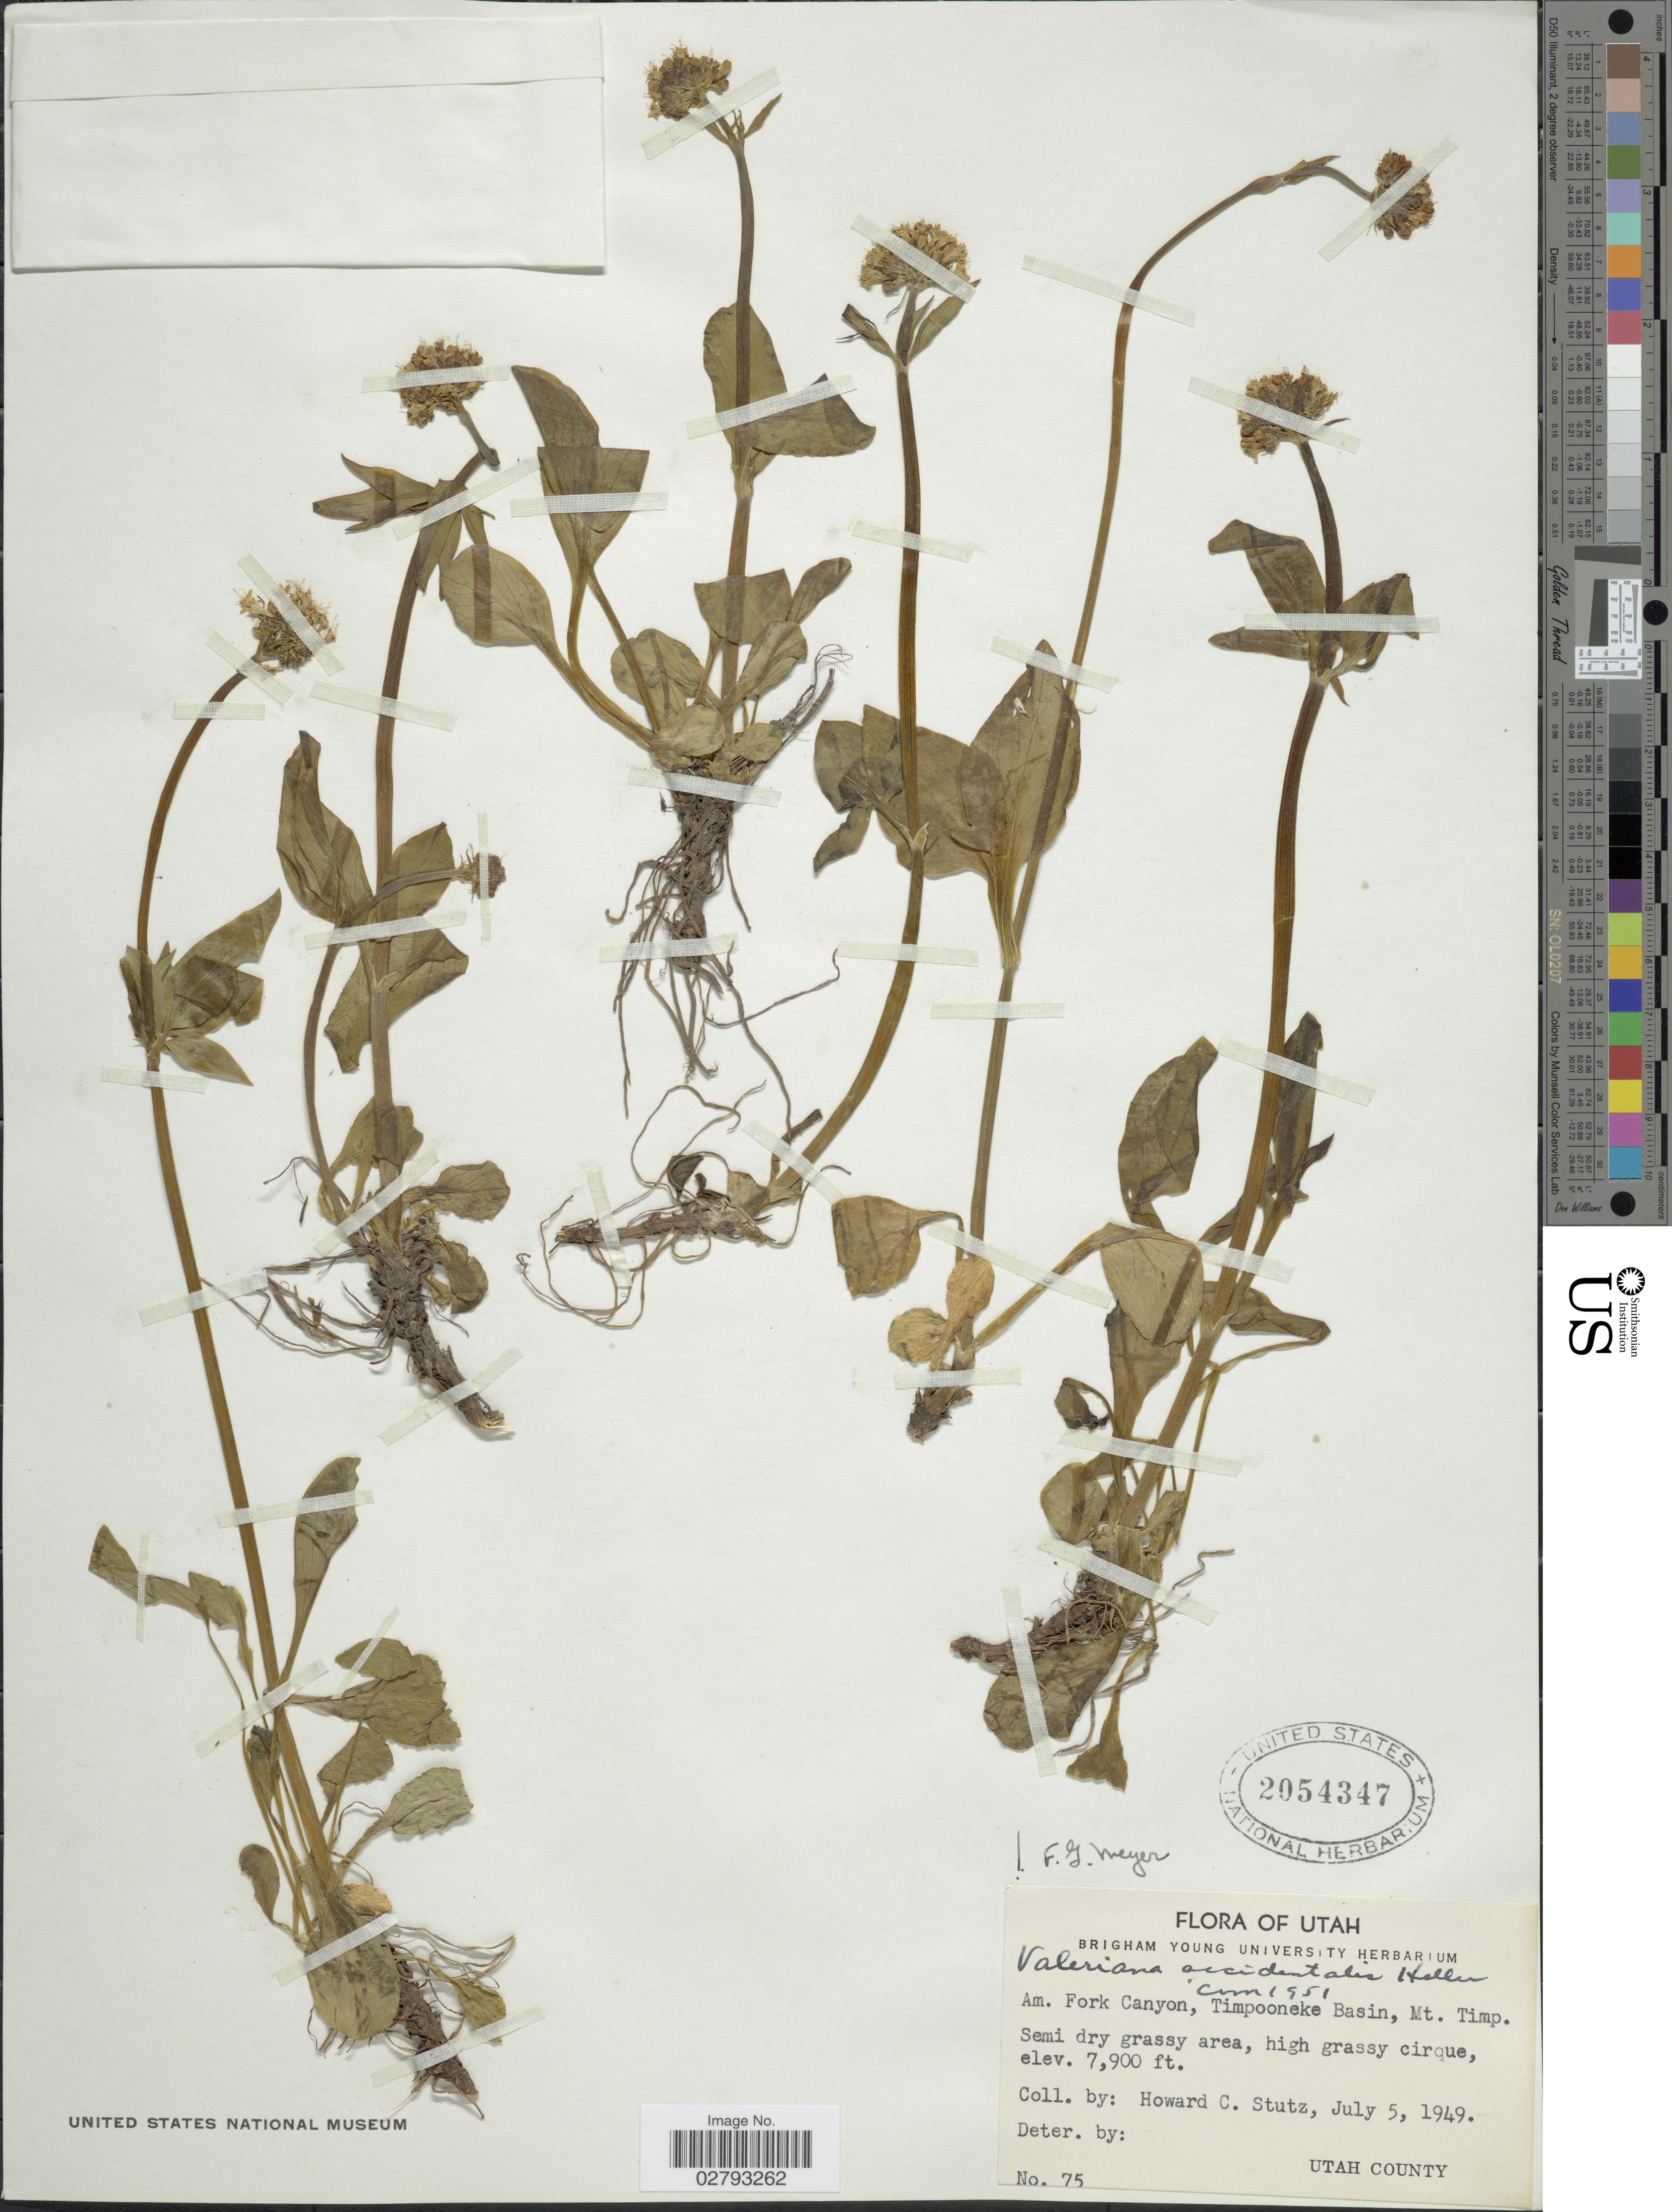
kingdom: Plantae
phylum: Tracheophyta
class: Magnoliopsida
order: Dipsacales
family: Caprifoliaceae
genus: Valeriana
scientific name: Valeriana occidentalis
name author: A. Heller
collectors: H. Stutz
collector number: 75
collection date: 1949-07-05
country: United States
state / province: Utah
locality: Am. Fork Canyon, Timpooneke Basin, Mt. Timp.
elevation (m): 2408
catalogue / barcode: US 2054347